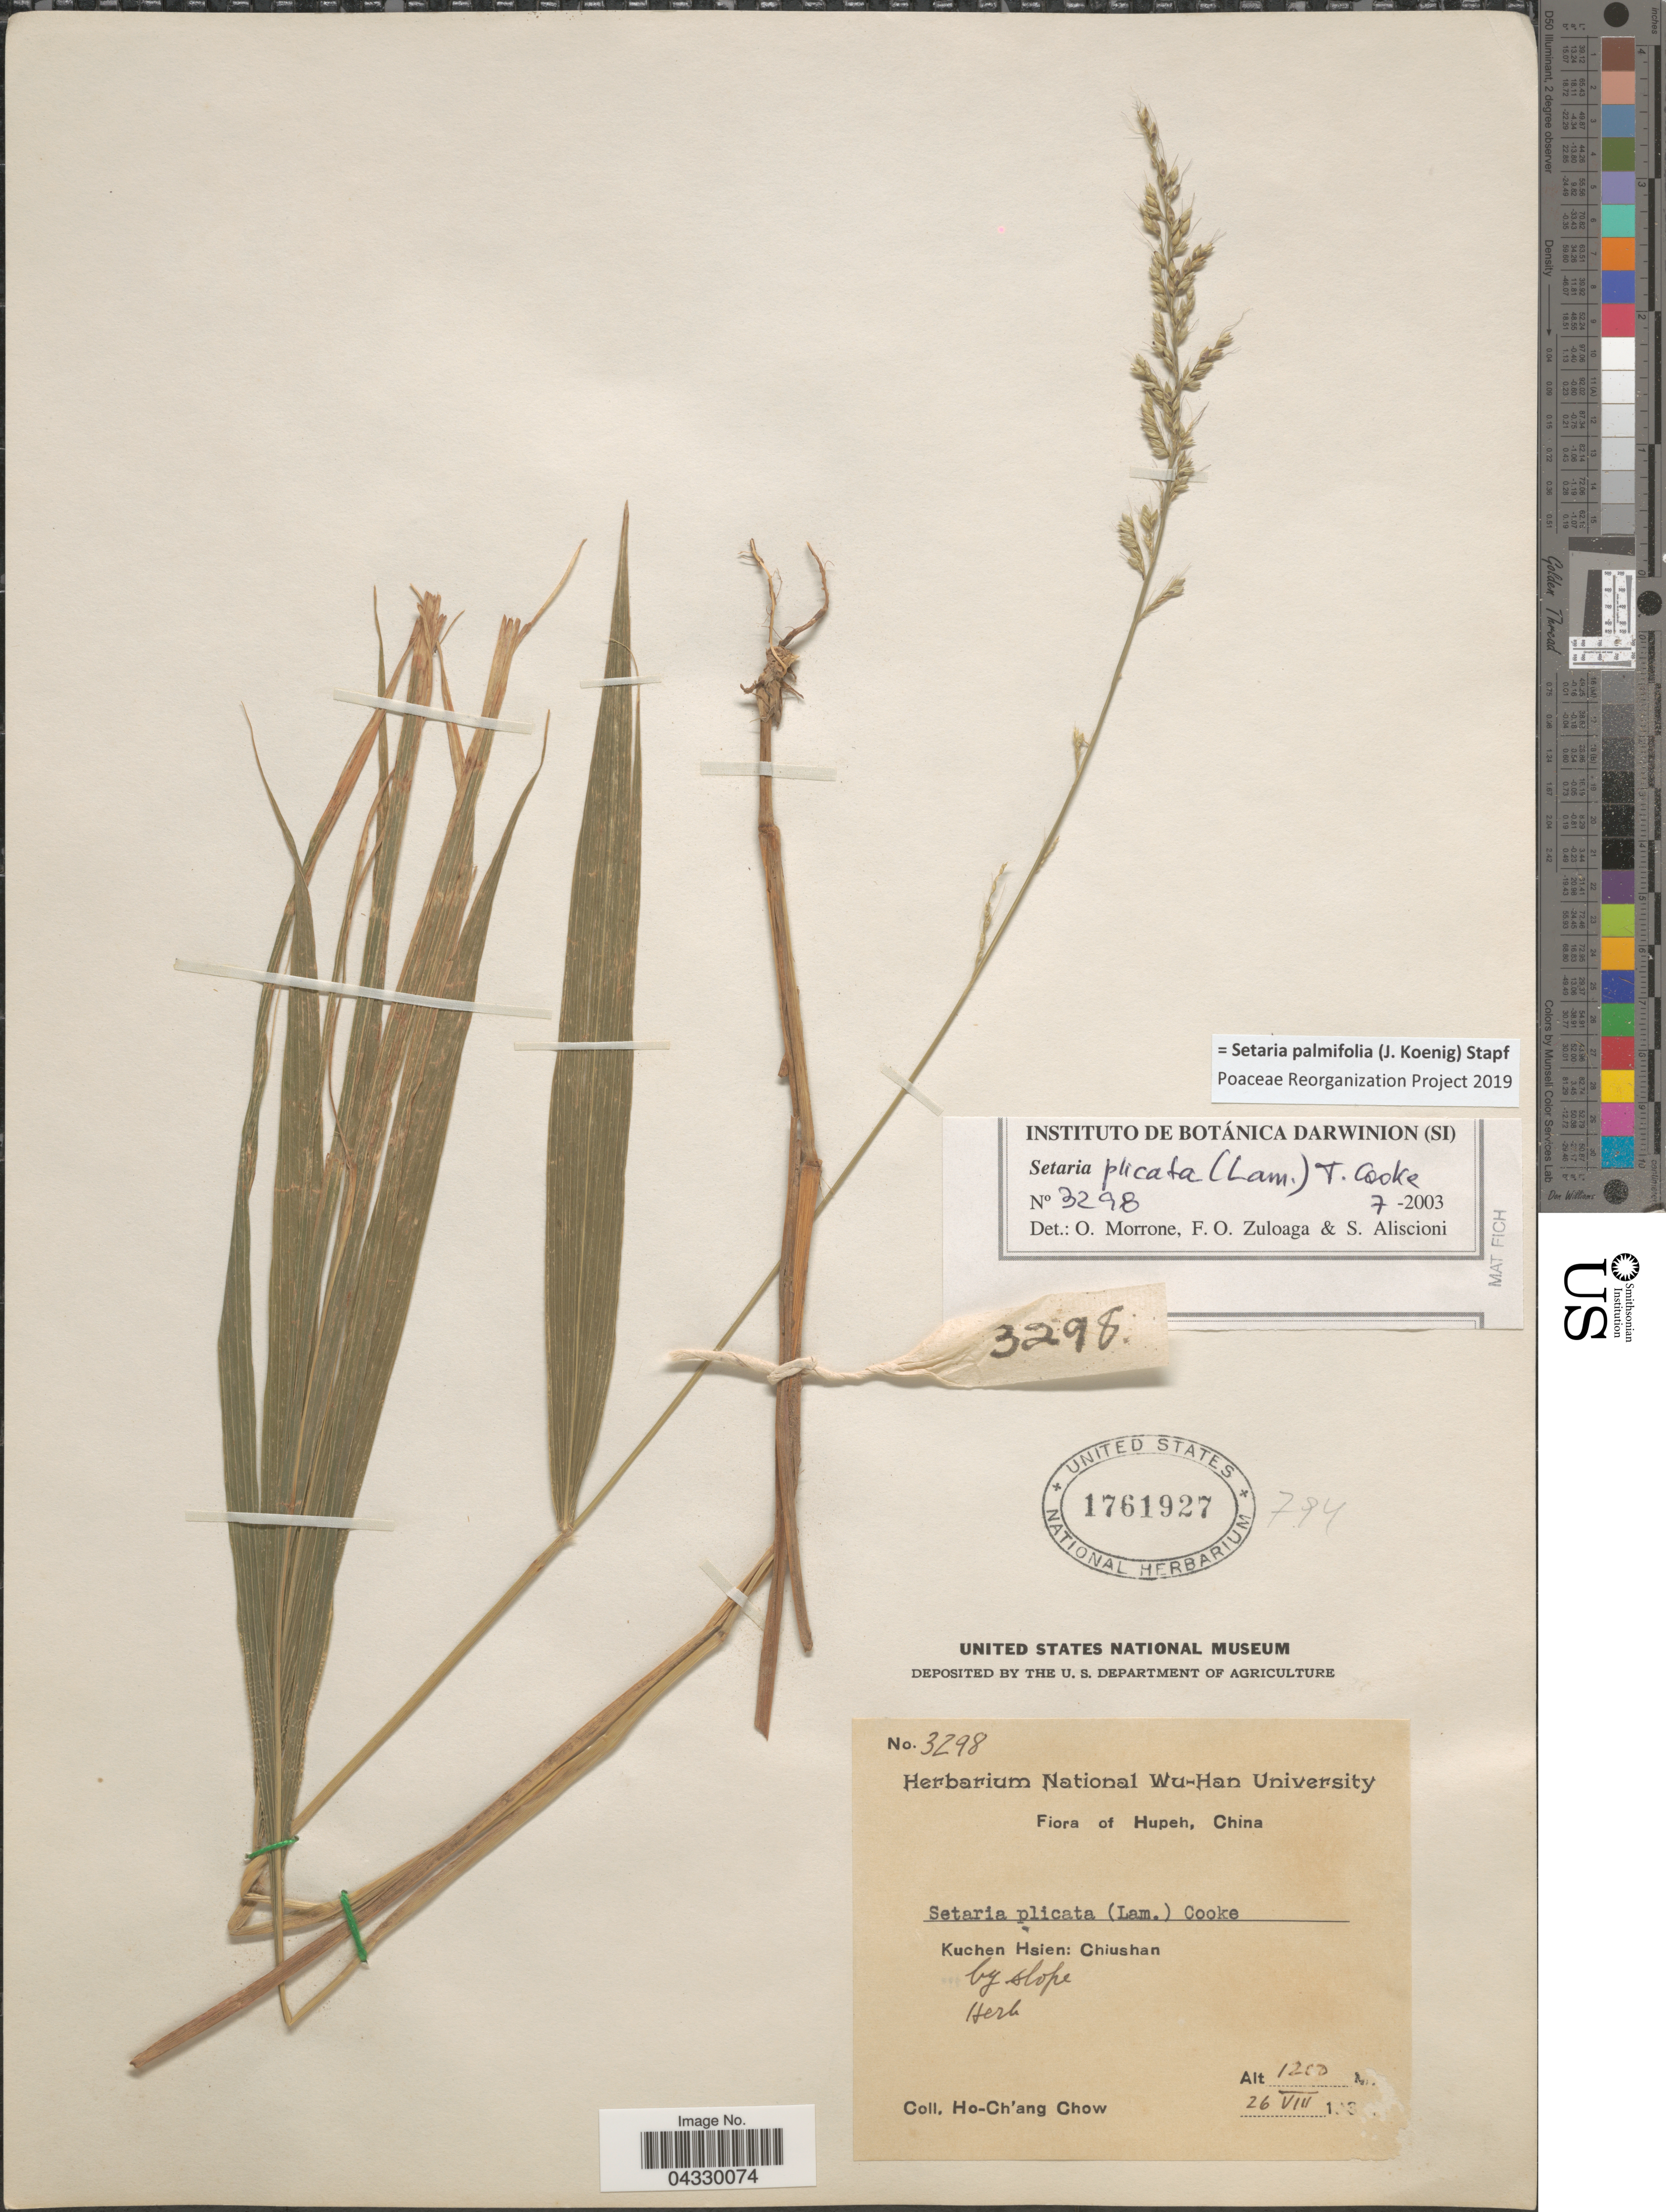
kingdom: Plantae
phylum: Tracheophyta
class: Liliopsida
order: Poales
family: Poaceae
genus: Setaria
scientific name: Setaria palmifolia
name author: (J. Koenig) Stapf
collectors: H. Chow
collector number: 3298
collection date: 1934-08-26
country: China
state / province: Hubei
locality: Hupeh. Kuchen Hsien: Chiushan.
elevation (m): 1200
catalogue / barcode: US 1761927